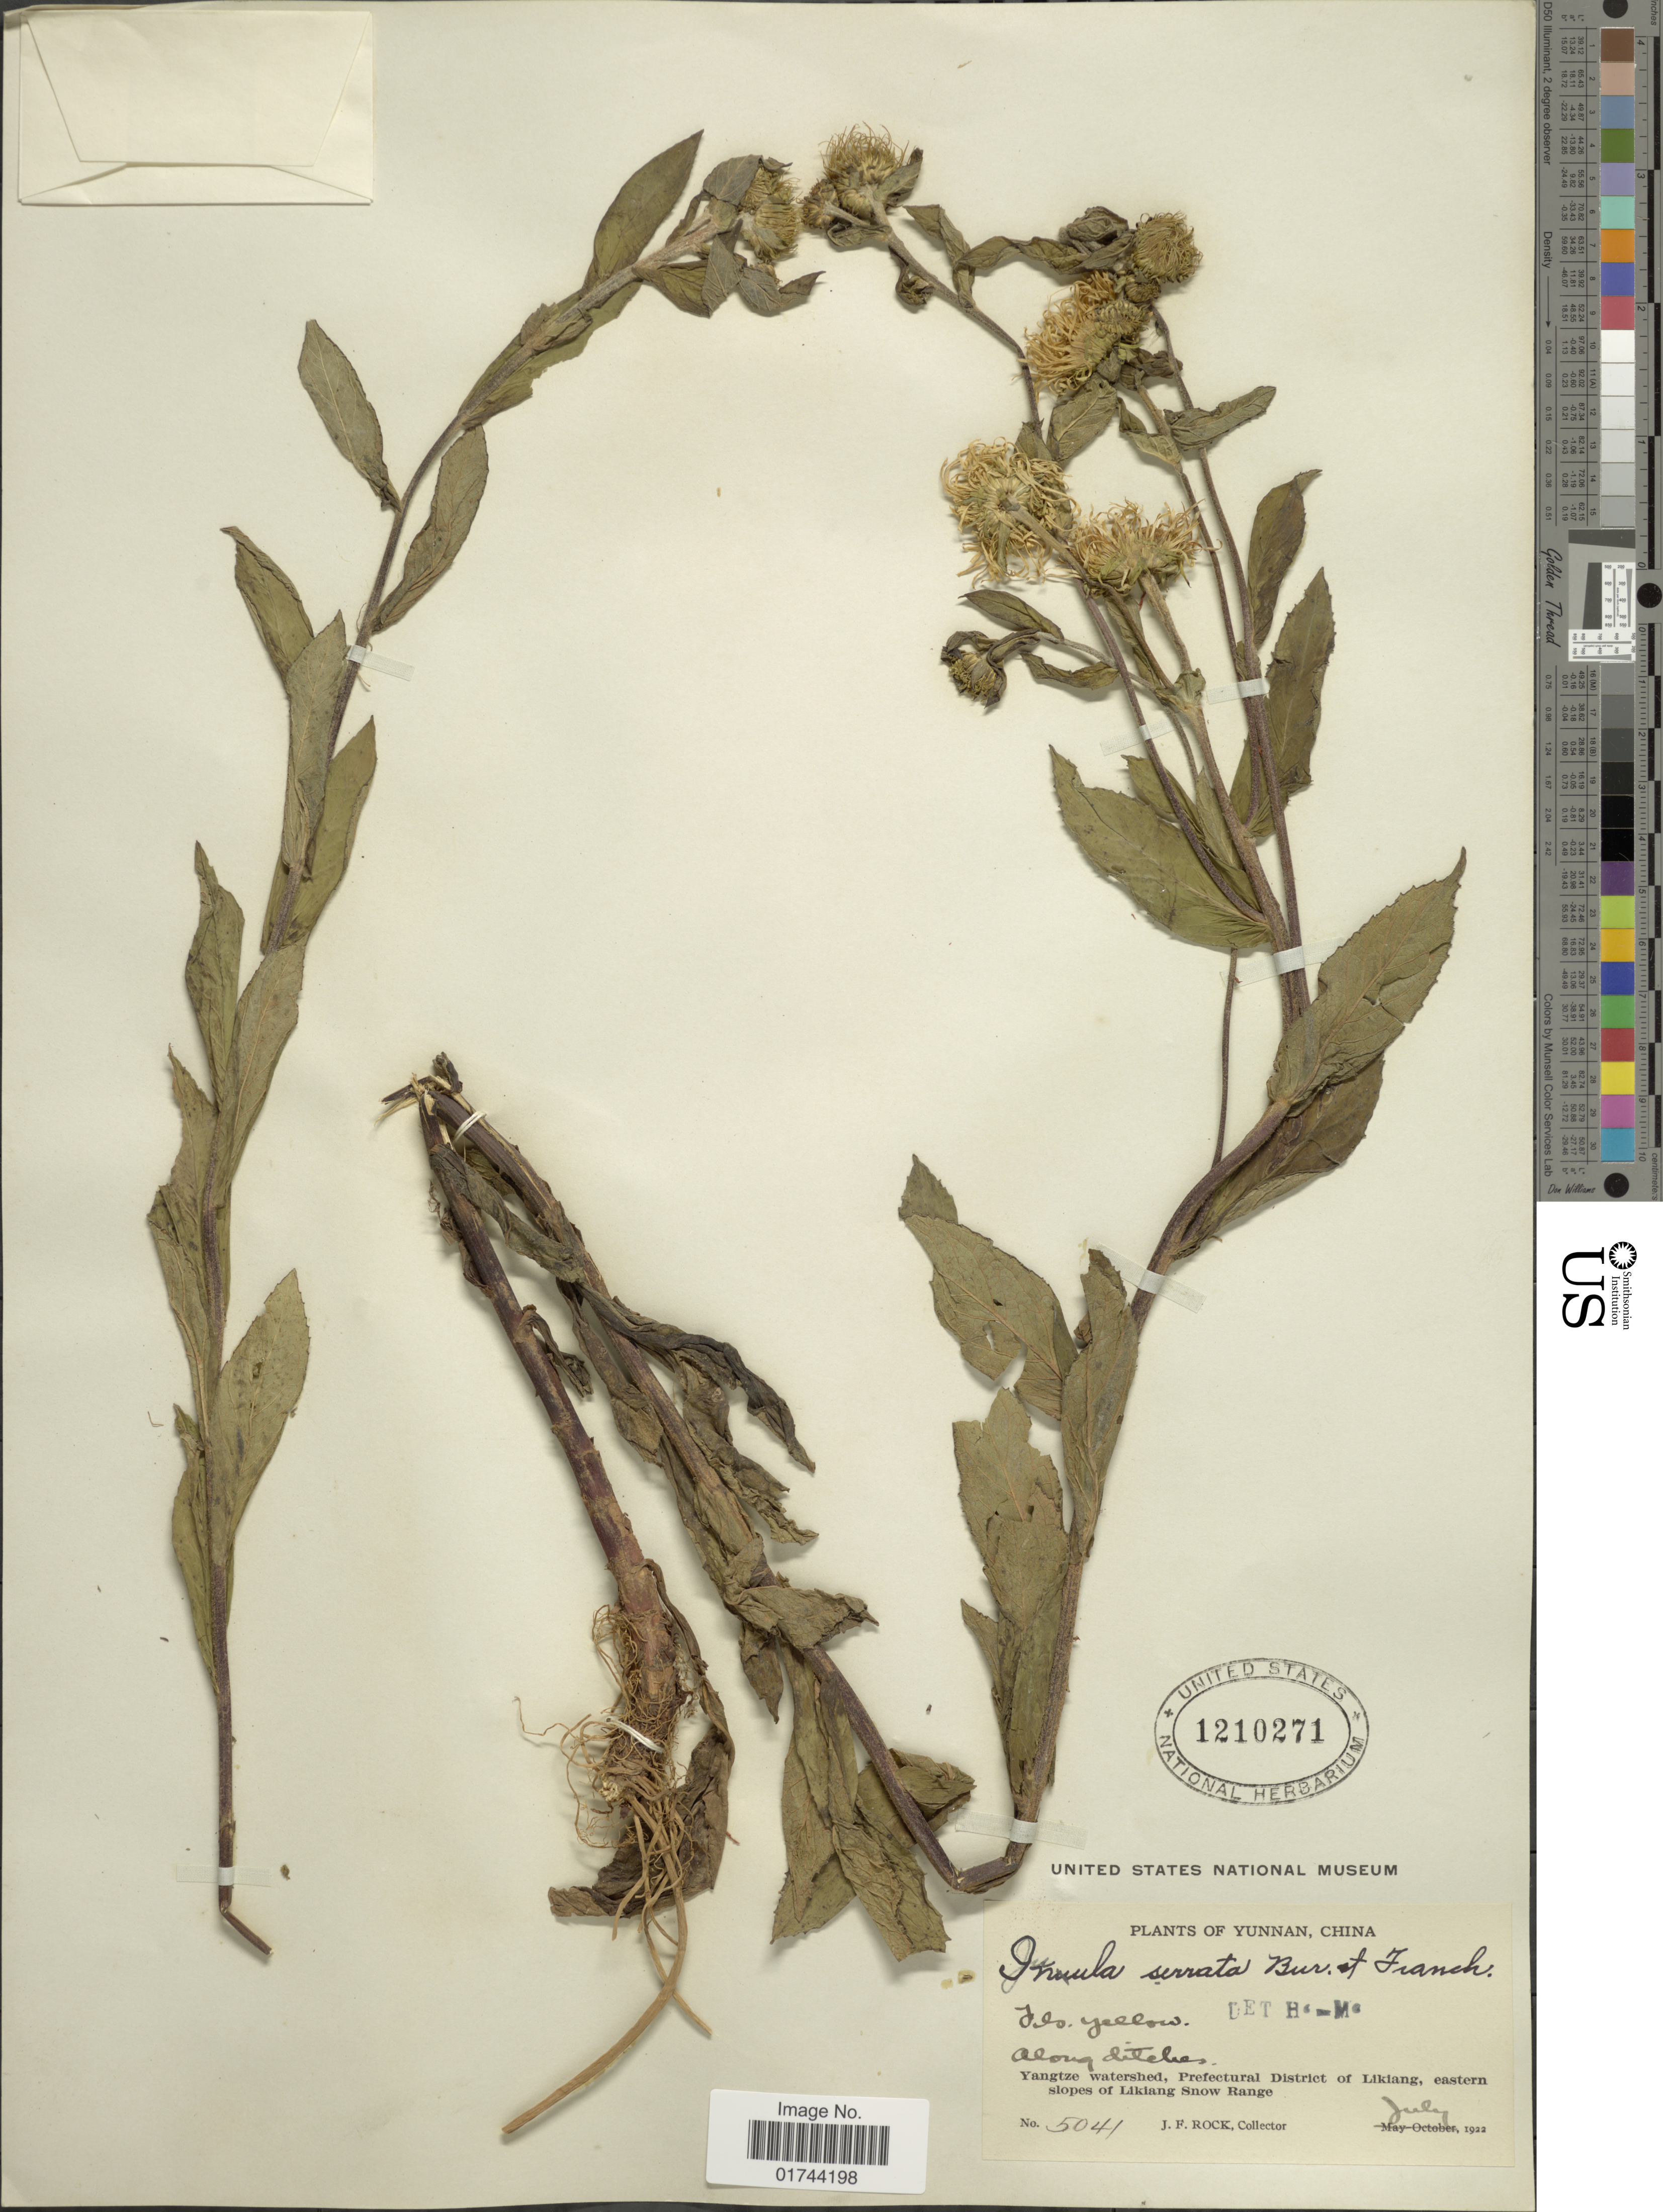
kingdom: Plantae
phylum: Tracheophyta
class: Magnoliopsida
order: Asterales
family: Asteraceae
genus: Inula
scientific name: Inula serrata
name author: Bureau & Franch.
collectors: J. Rock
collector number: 5041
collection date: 1922-07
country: China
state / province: Yunnan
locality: Yangtze watershed, Prefectural District of Likiang, eastern slopes of Likiang Snow Range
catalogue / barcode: US 1210271